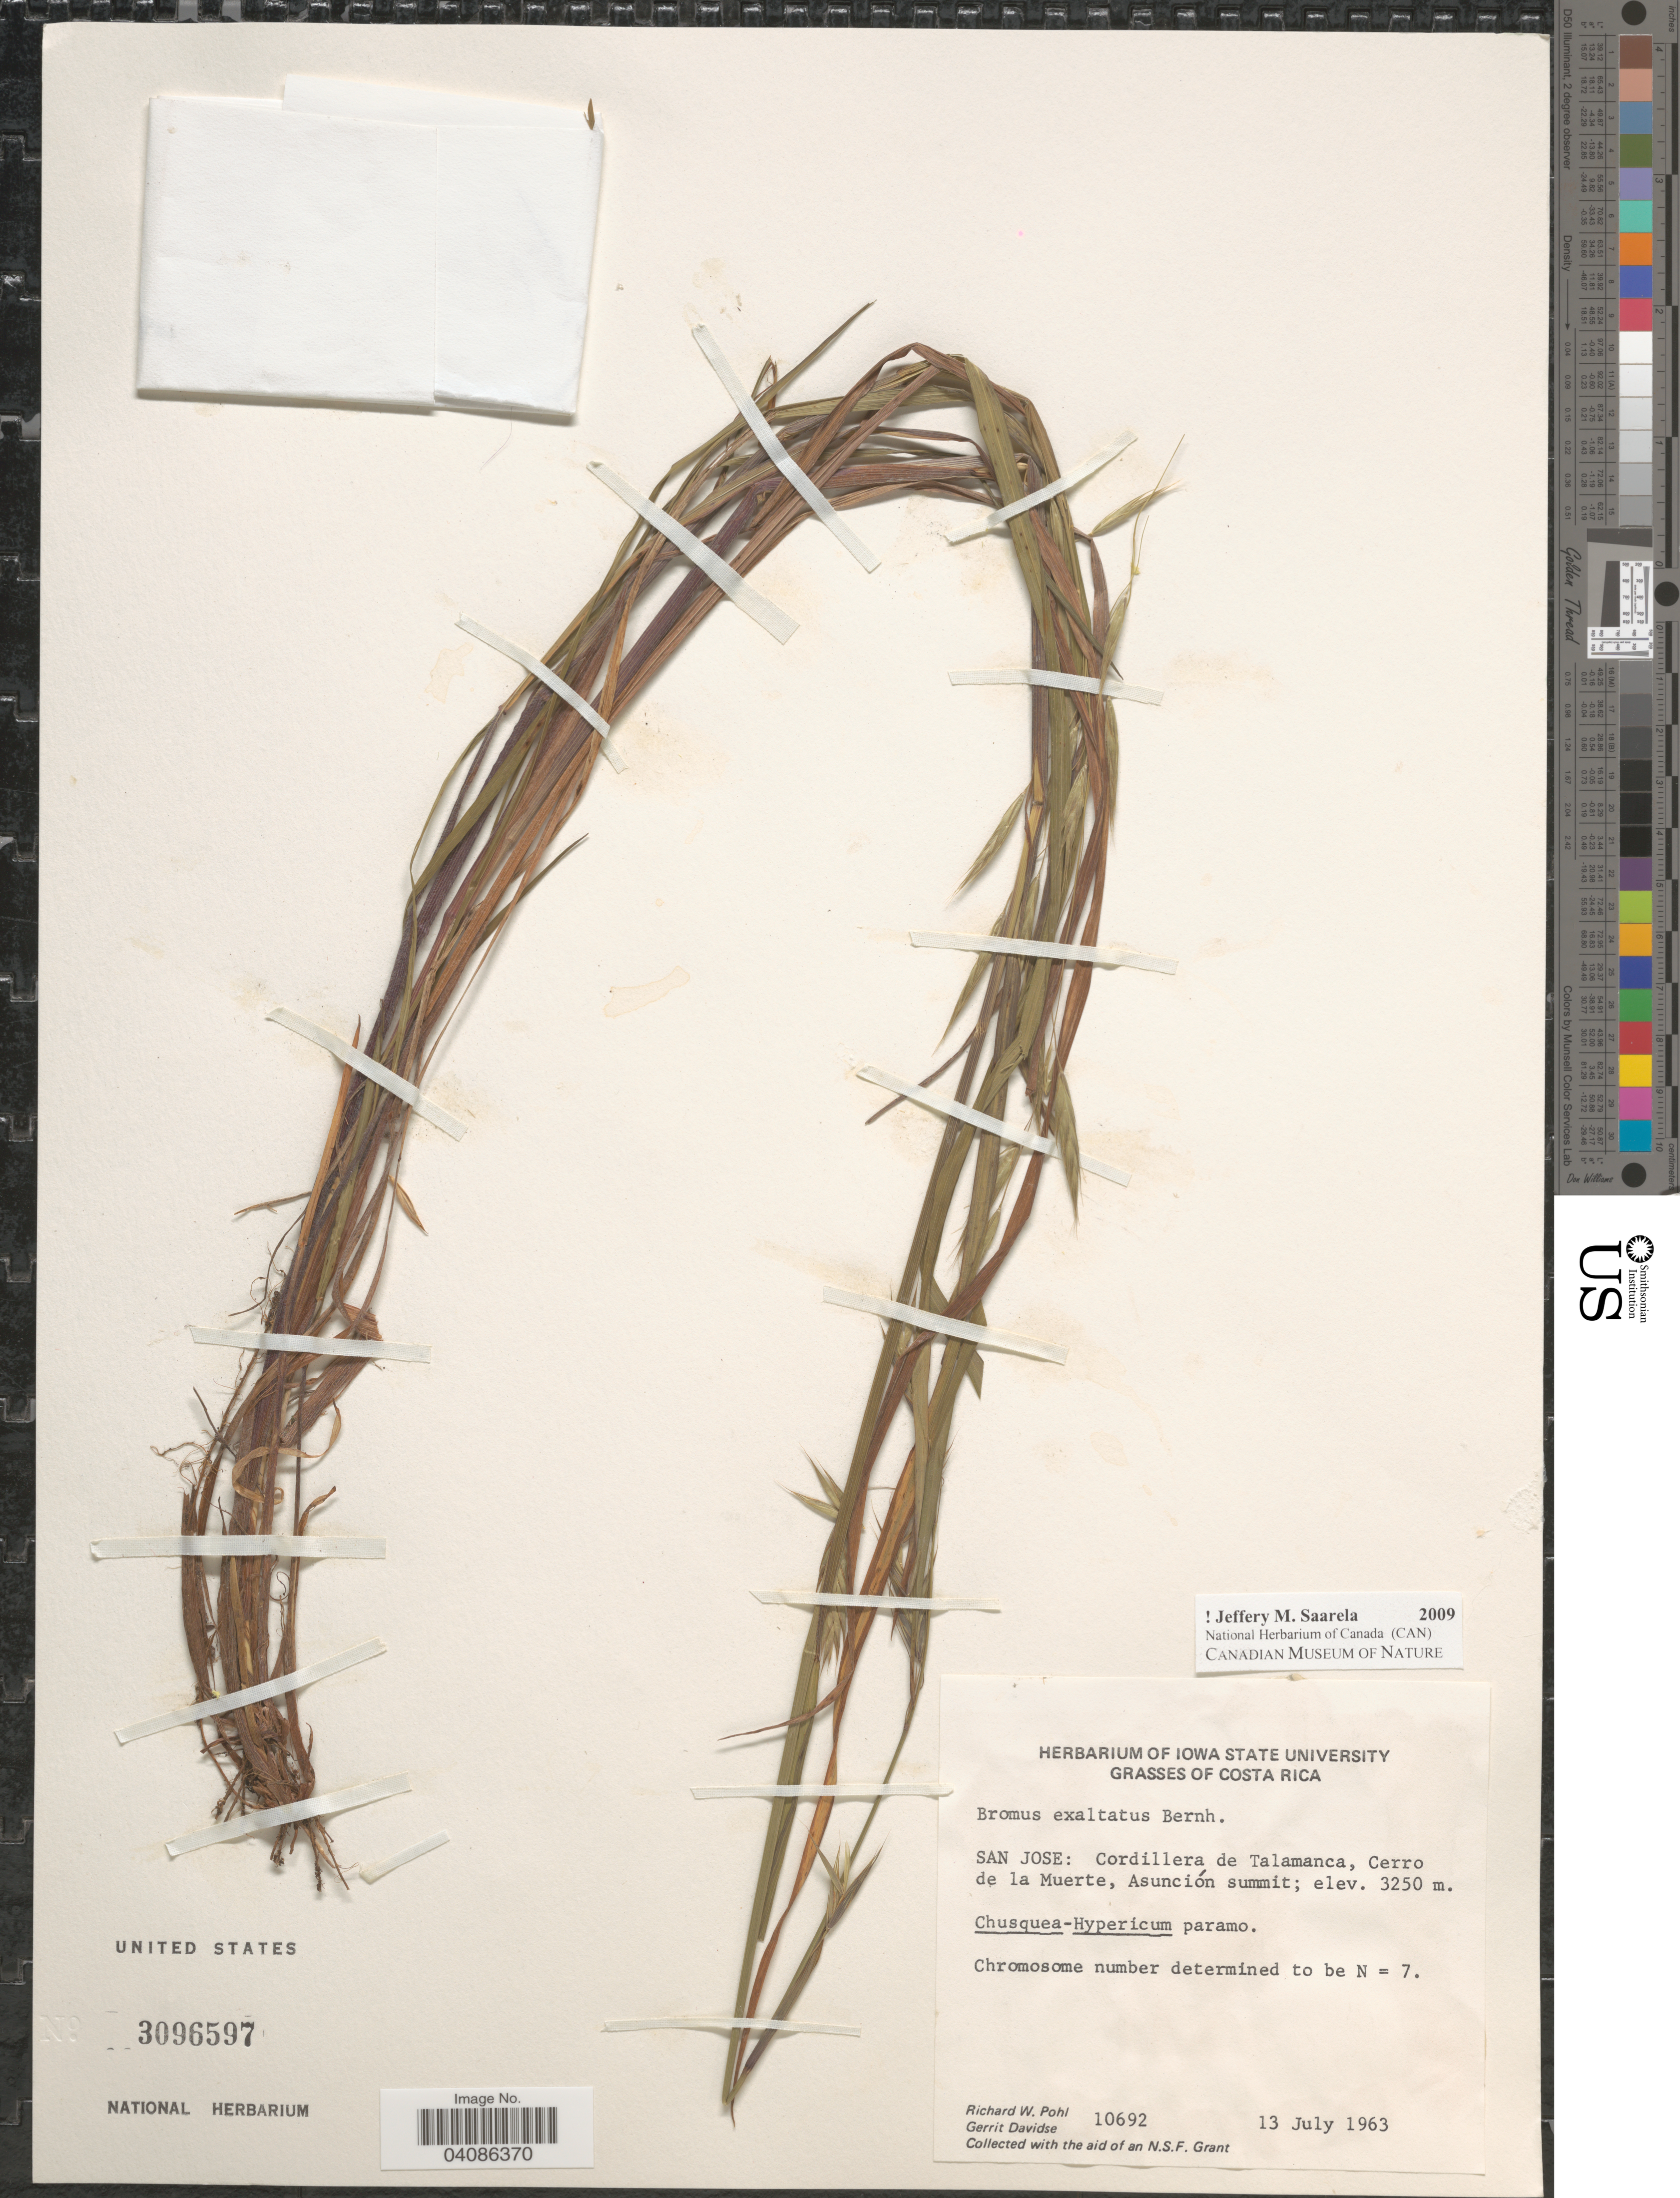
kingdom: Plantae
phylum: Tracheophyta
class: Liliopsida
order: Poales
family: Poaceae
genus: Bromus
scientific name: Bromus exaltatus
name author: Bernhardi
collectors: R. W. Pohl & G. Davidse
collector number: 10692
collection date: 1963-07-13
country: Costa Rica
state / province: San José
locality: Cordillera de Talamanca, Cerro de la Muerte, Asunción summit.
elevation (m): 3250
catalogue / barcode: US 3096597